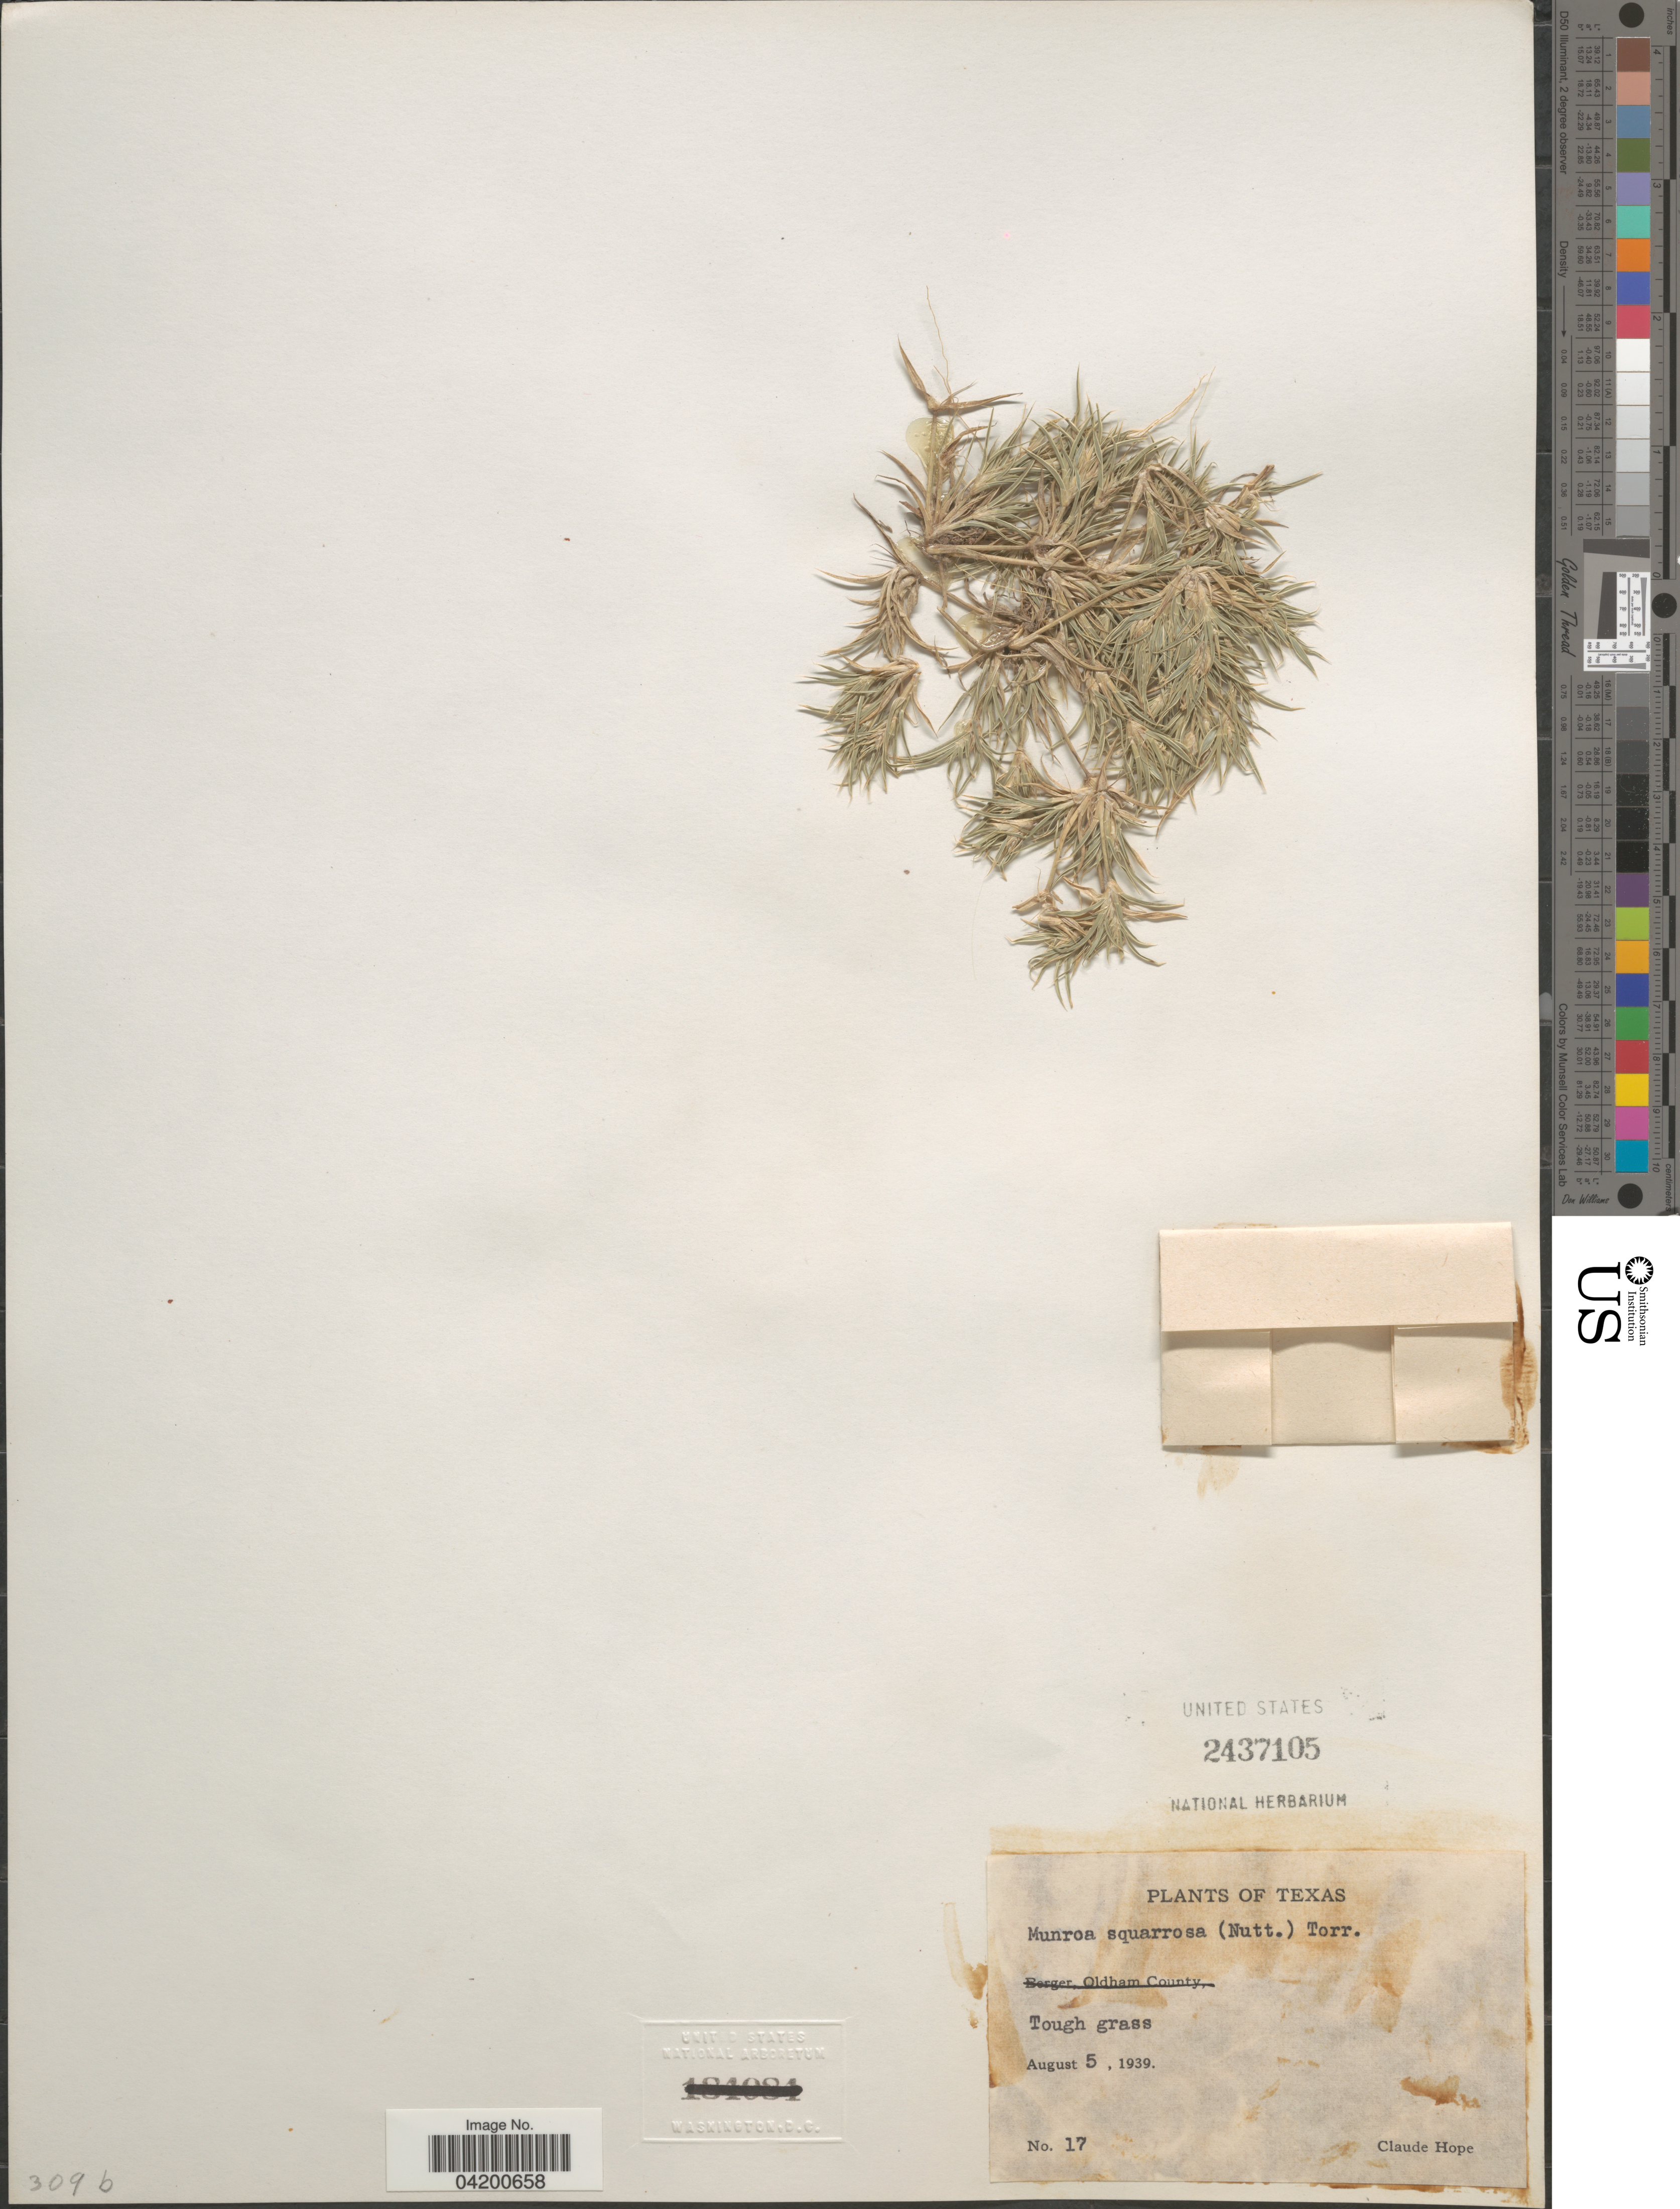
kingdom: Plantae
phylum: Tracheophyta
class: Liliopsida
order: Poales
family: Poaceae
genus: Munroa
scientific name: Munroa squarrosa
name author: (Nutt.) Torr.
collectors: C. Hope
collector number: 17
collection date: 1939-08-05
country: United States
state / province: Texas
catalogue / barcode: US 2437105